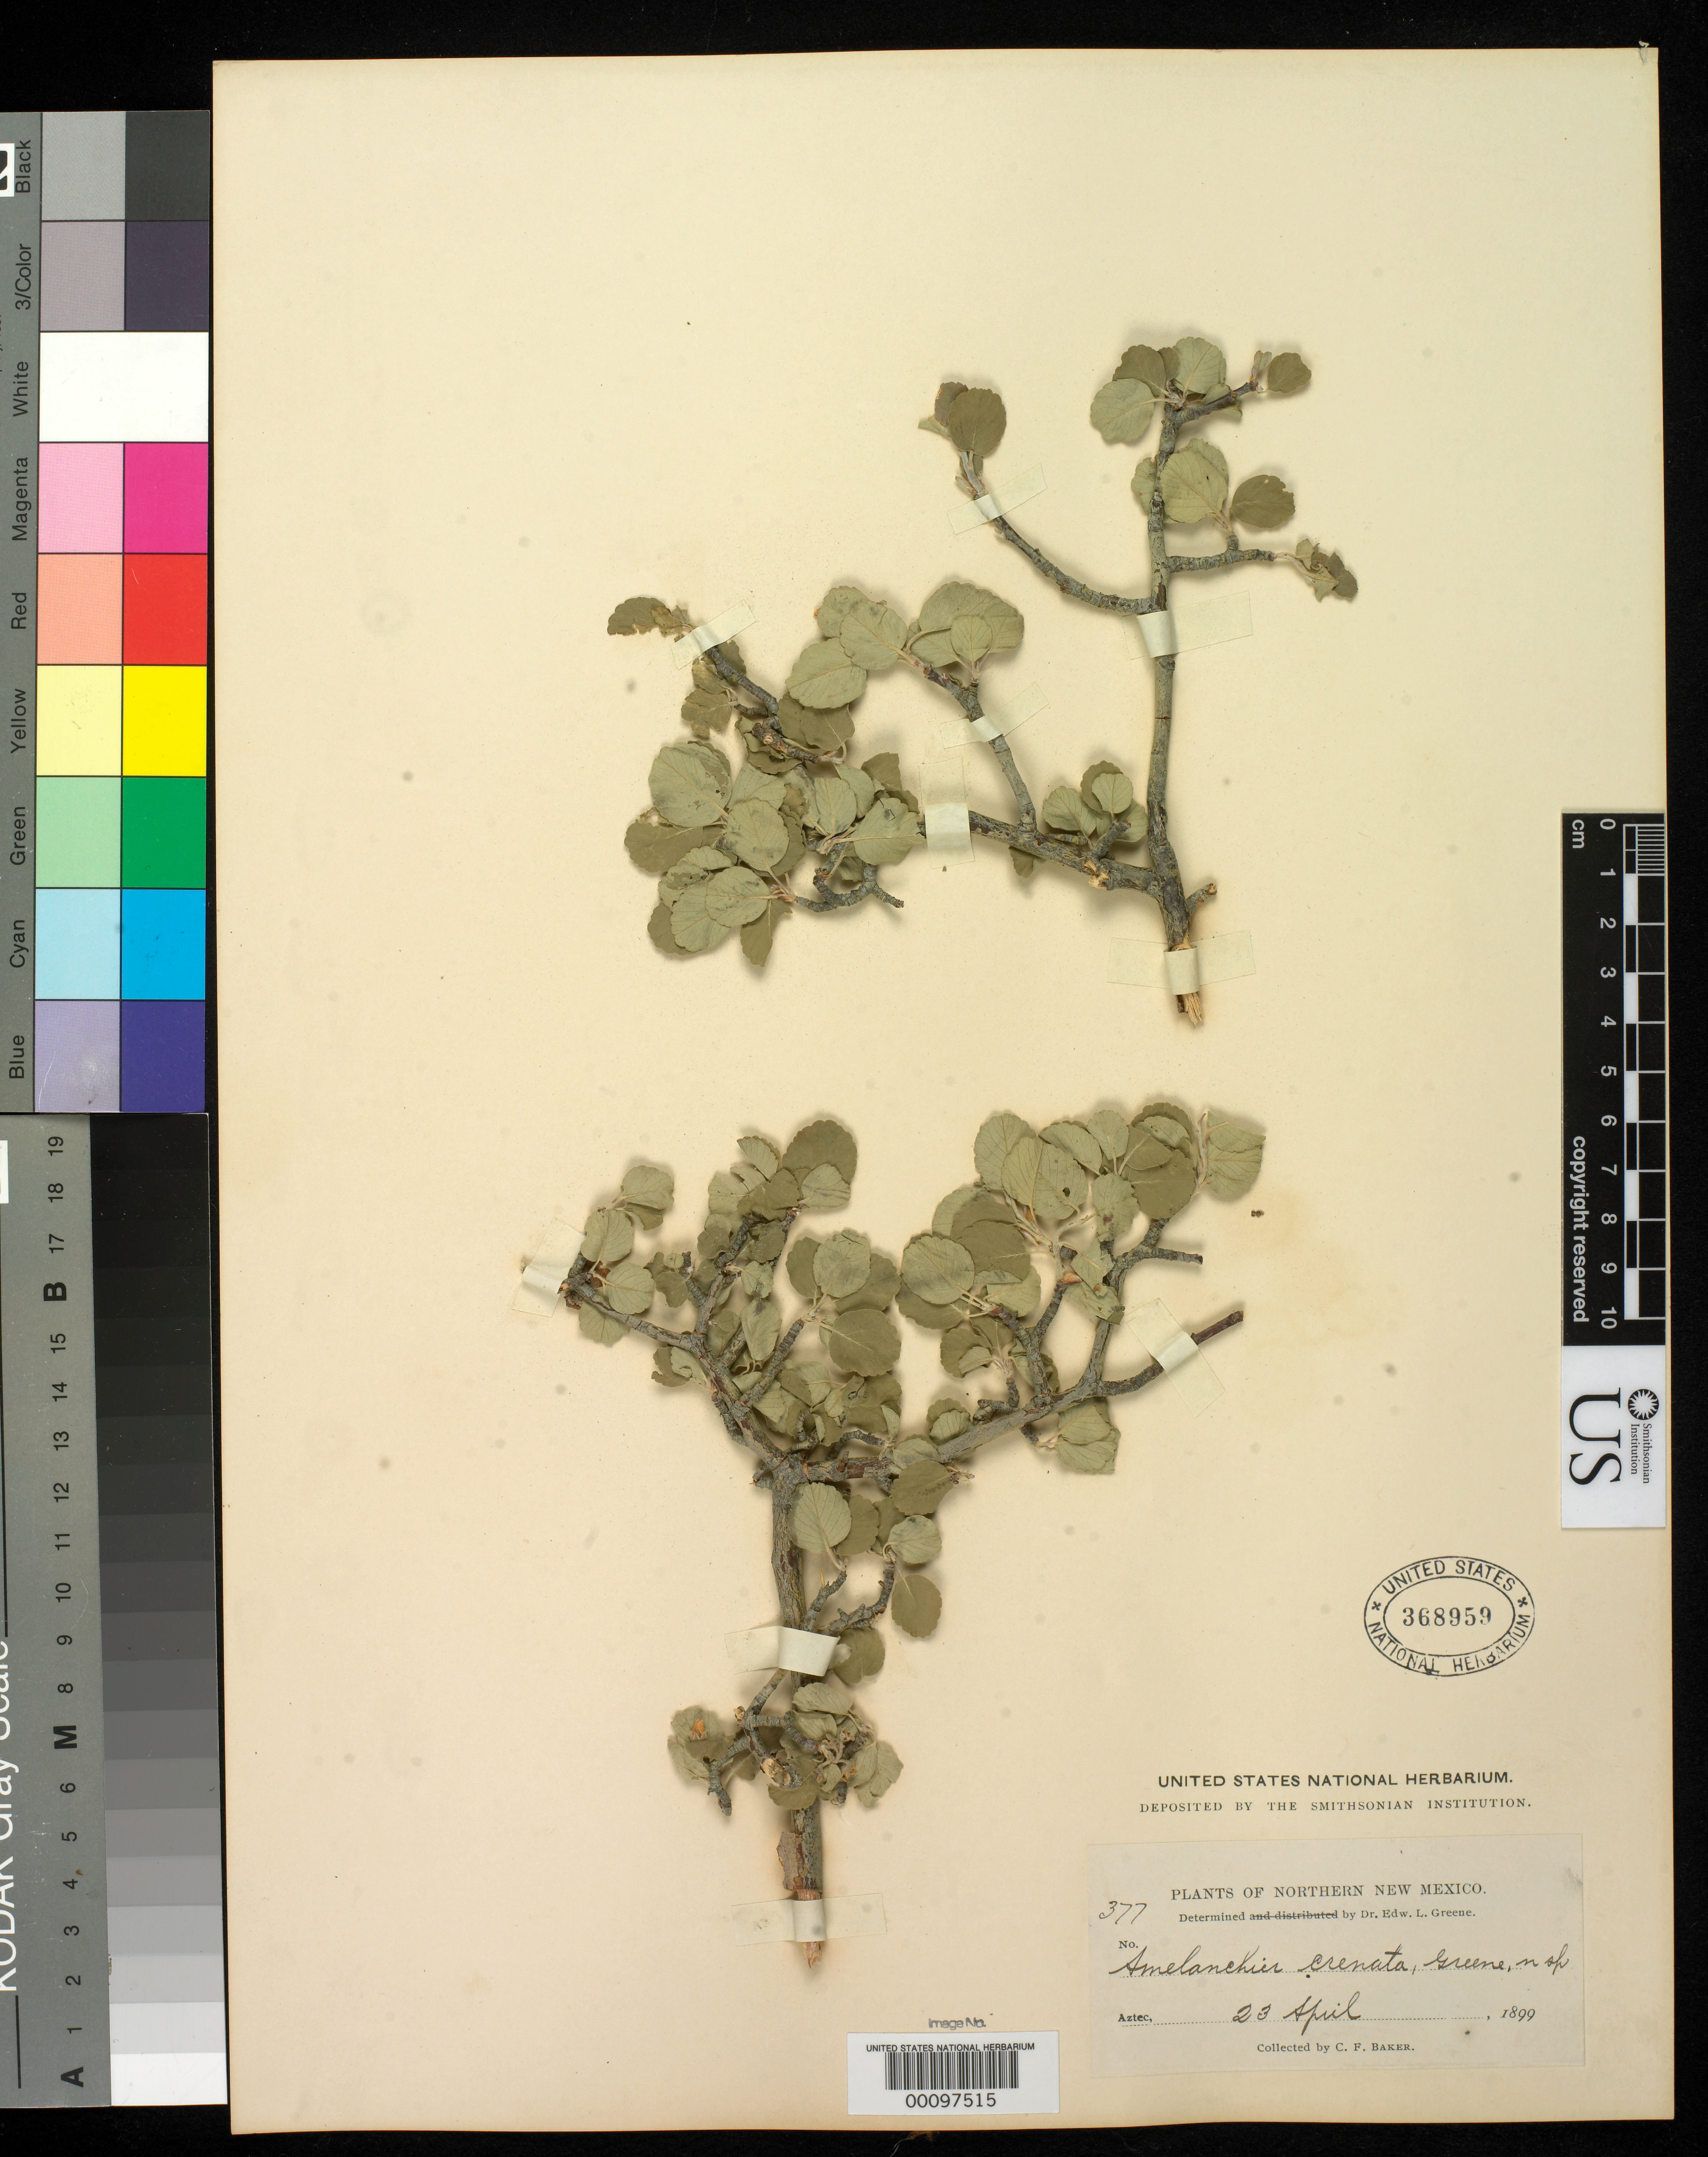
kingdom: Plantae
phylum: Tracheophyta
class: Magnoliopsida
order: Rosales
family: Rosaceae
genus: Amelanchier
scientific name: Amelanchier crenata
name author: Greene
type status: Isotype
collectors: C. F. Baker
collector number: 377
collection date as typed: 23 Apr 1899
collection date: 1899-04-23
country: United States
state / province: New Mexico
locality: Aztec.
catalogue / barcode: US 368959